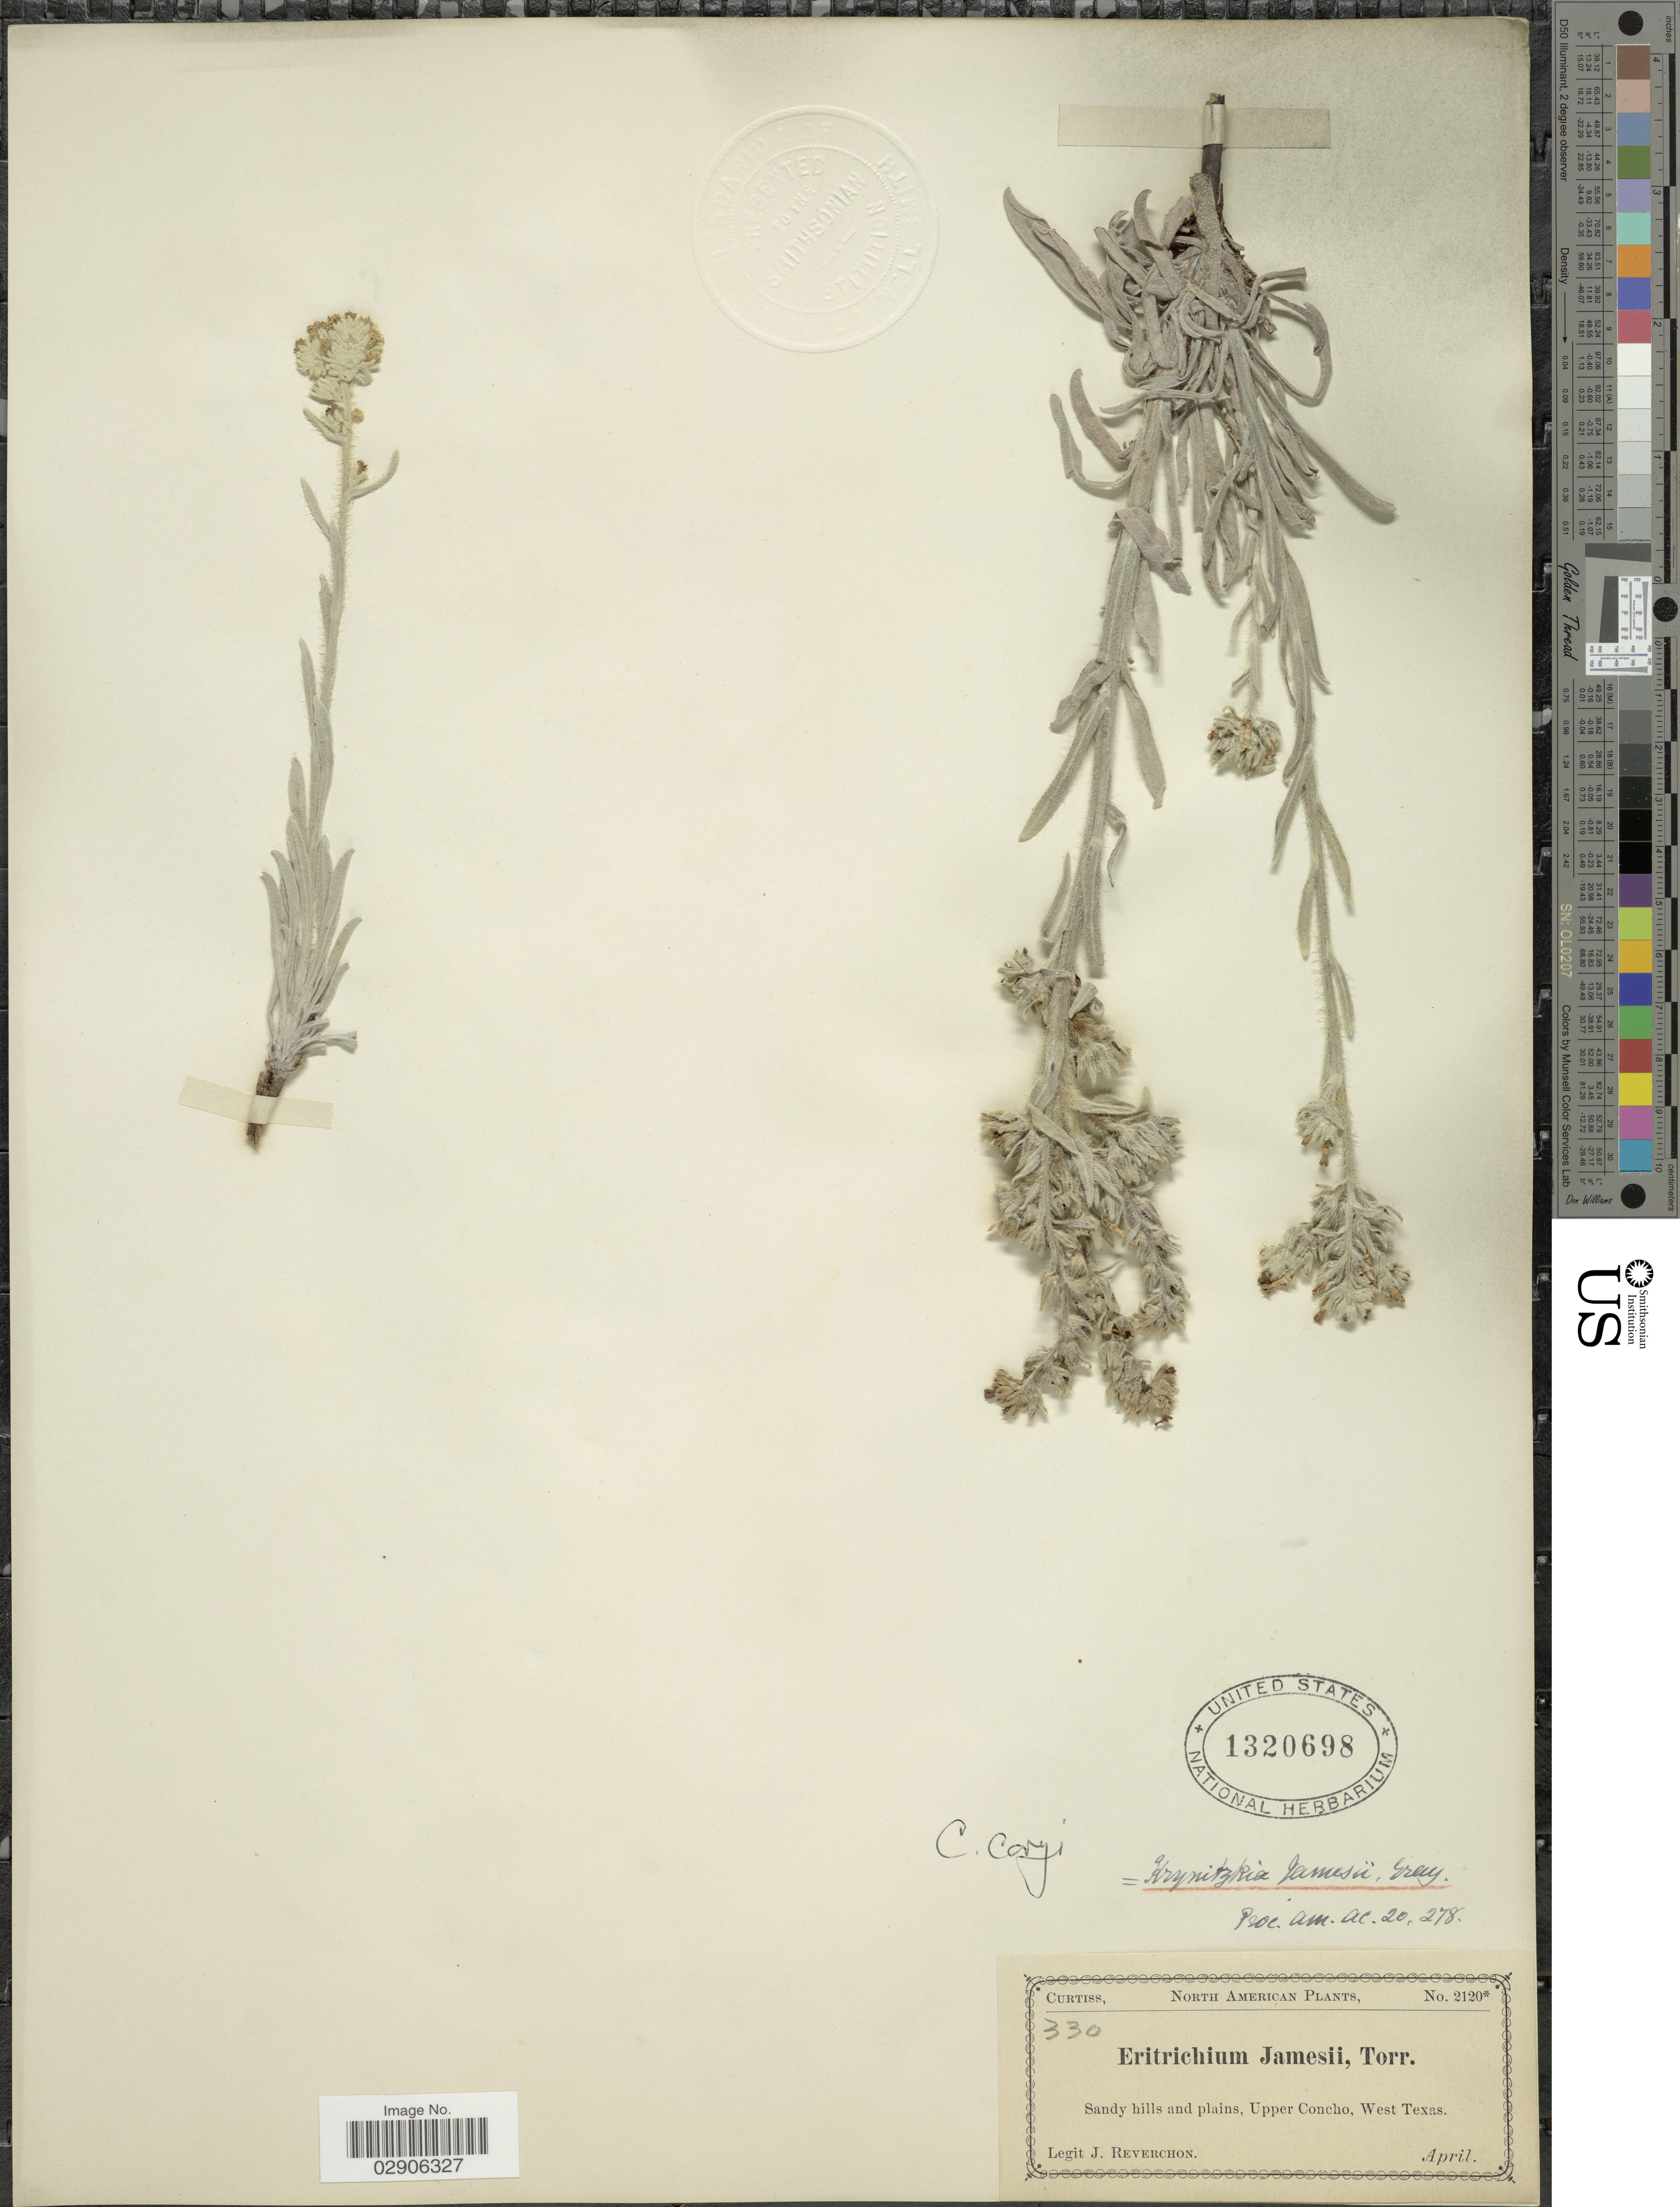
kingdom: Plantae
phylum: Tracheophyta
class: Magnoliopsida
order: Boraginales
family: Boraginaceae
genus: Oreocarya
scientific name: Oreocarya palmeri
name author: (A. Gray) Greene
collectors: J. Reverchon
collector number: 2120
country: United States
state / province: Texas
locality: Sandy hills and plains, Upper Concho, West Texas.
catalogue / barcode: US 1320698